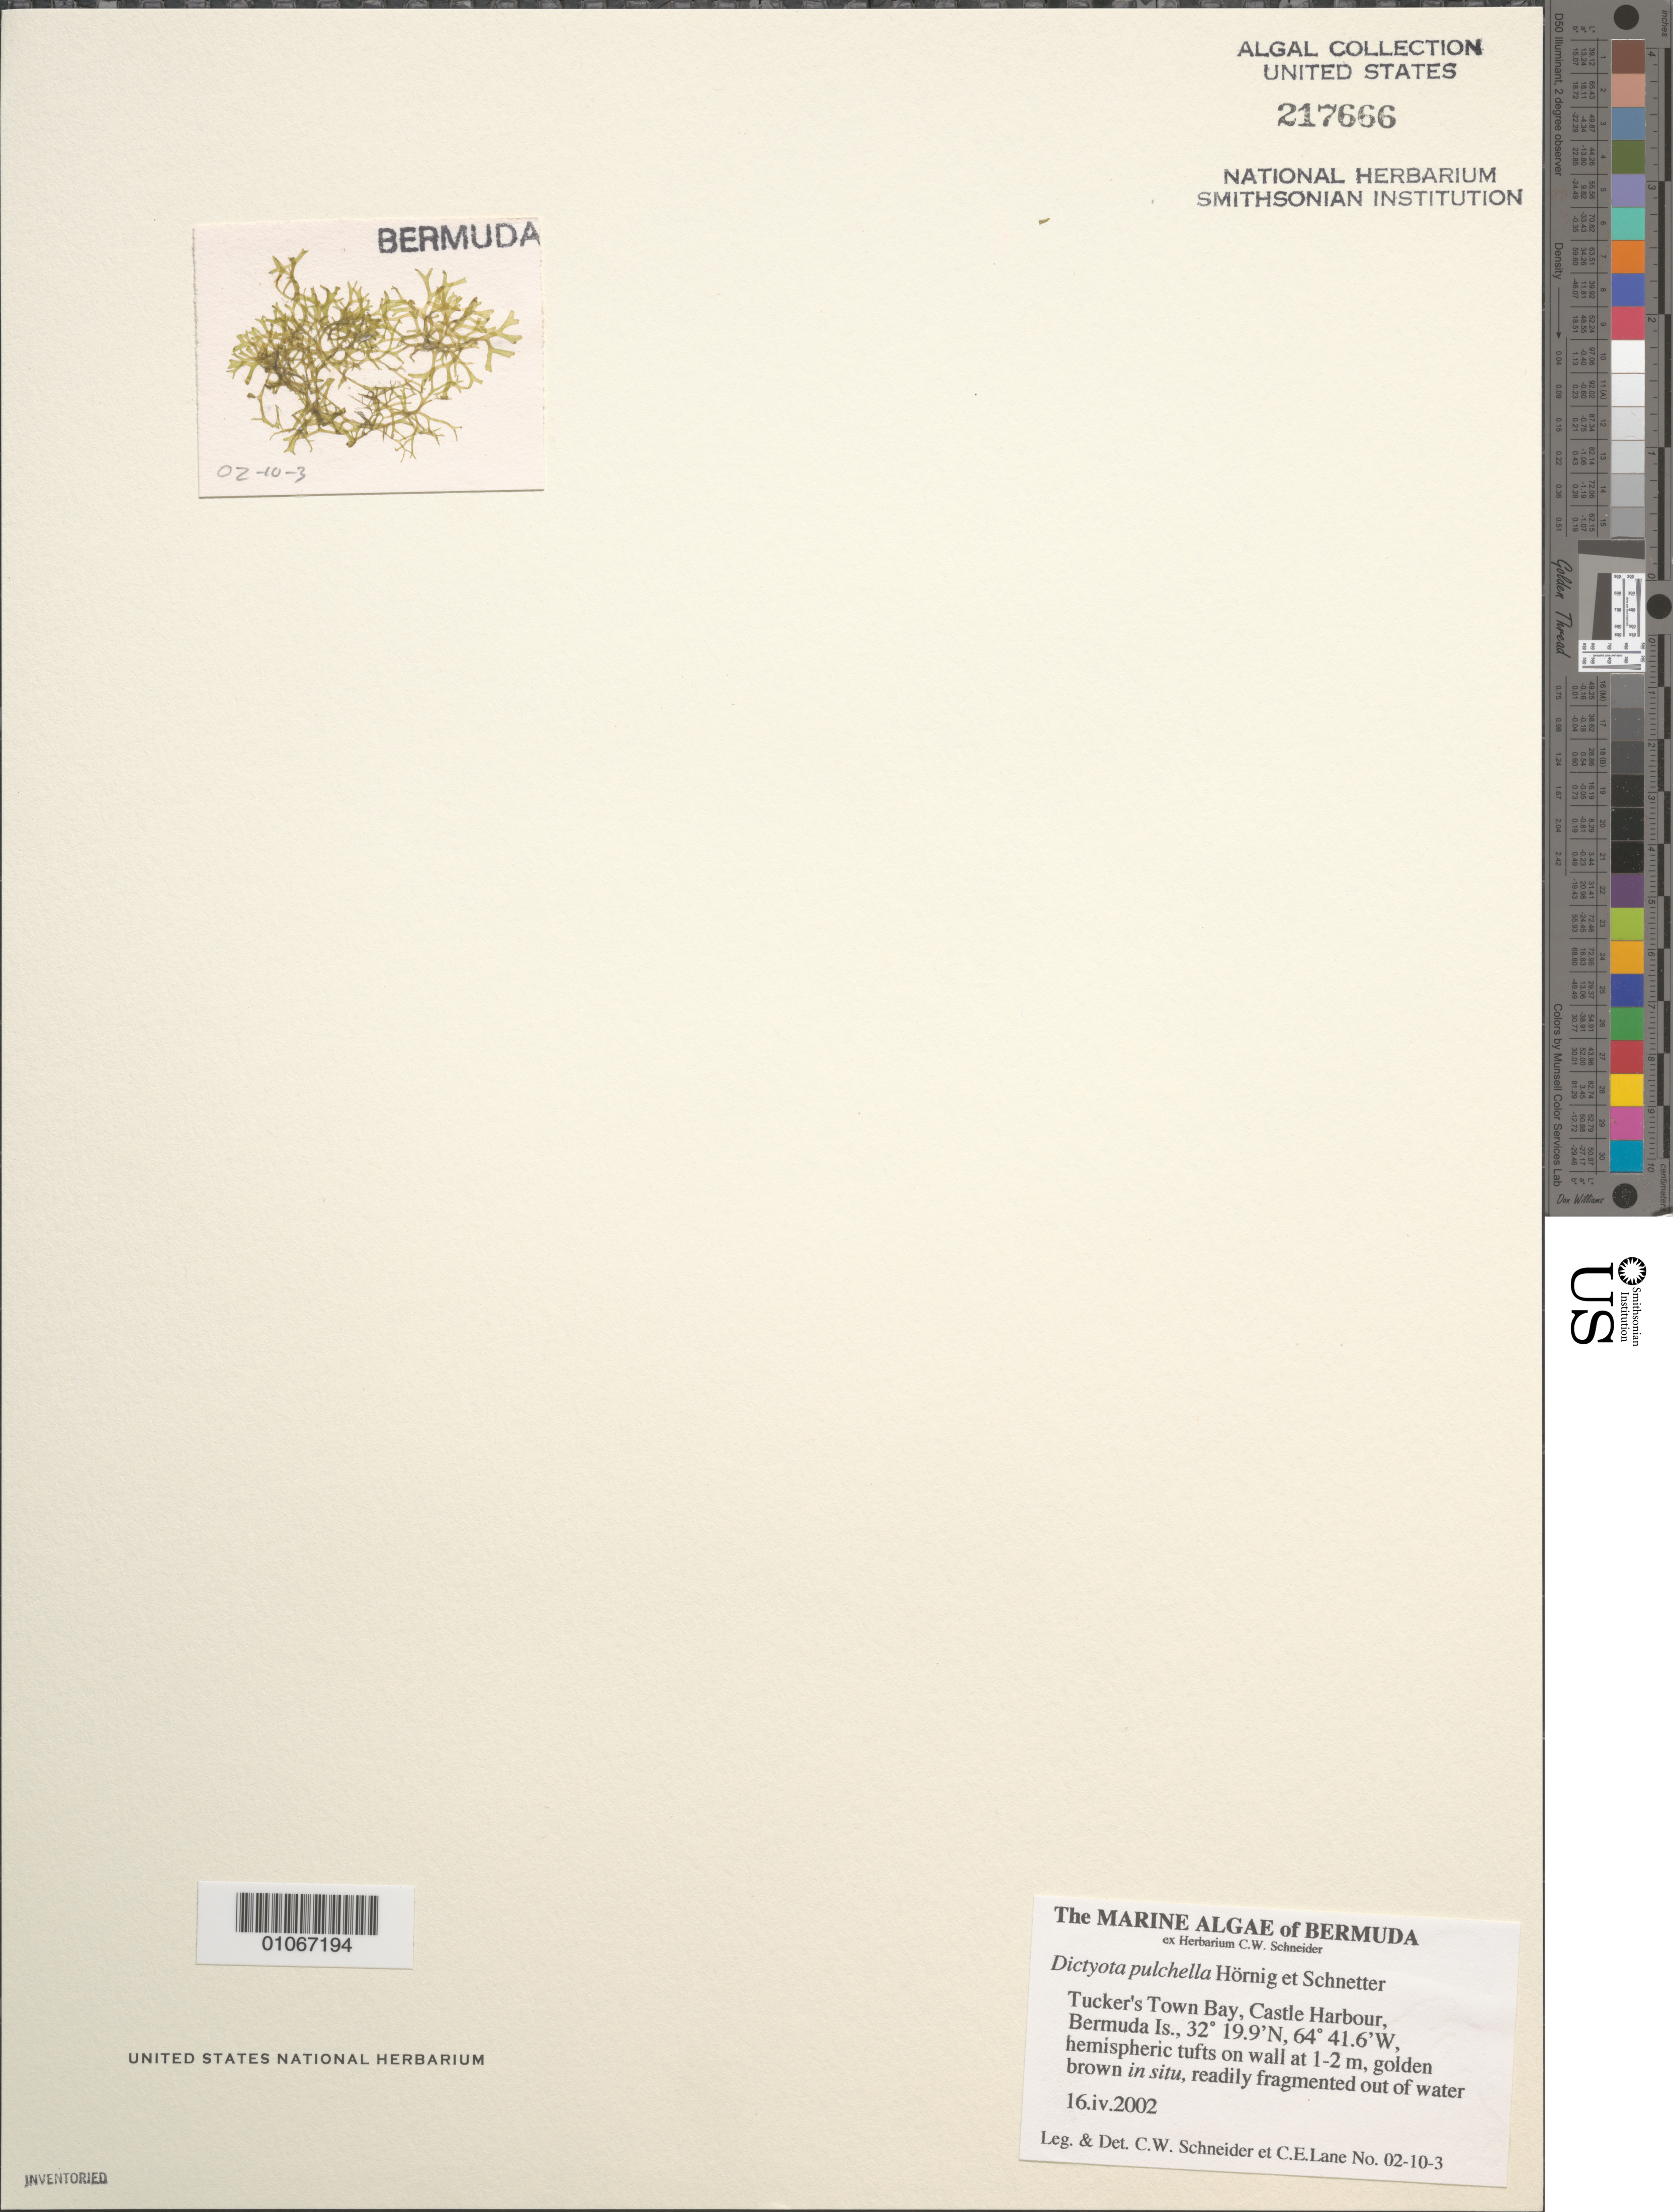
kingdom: Chromista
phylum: Ochrophyta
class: Phaeophyceae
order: Dictyotales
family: Dictyotaceae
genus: Dictyota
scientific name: Dictyota pulchella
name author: I.Hörnig & Schnetter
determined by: Schneider, C. W.; Lane, C. E.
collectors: C. W. Schneider & C. E. Lane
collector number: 02-10-3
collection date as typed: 16 Apr 2002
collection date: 2002-04-16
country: Bermuda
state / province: Saint George's (parish)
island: Bermuda Island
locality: Tucker's Town Bay, Castle Harbour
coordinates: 32 19.9'N, 64 41.6'W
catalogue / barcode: US 217666